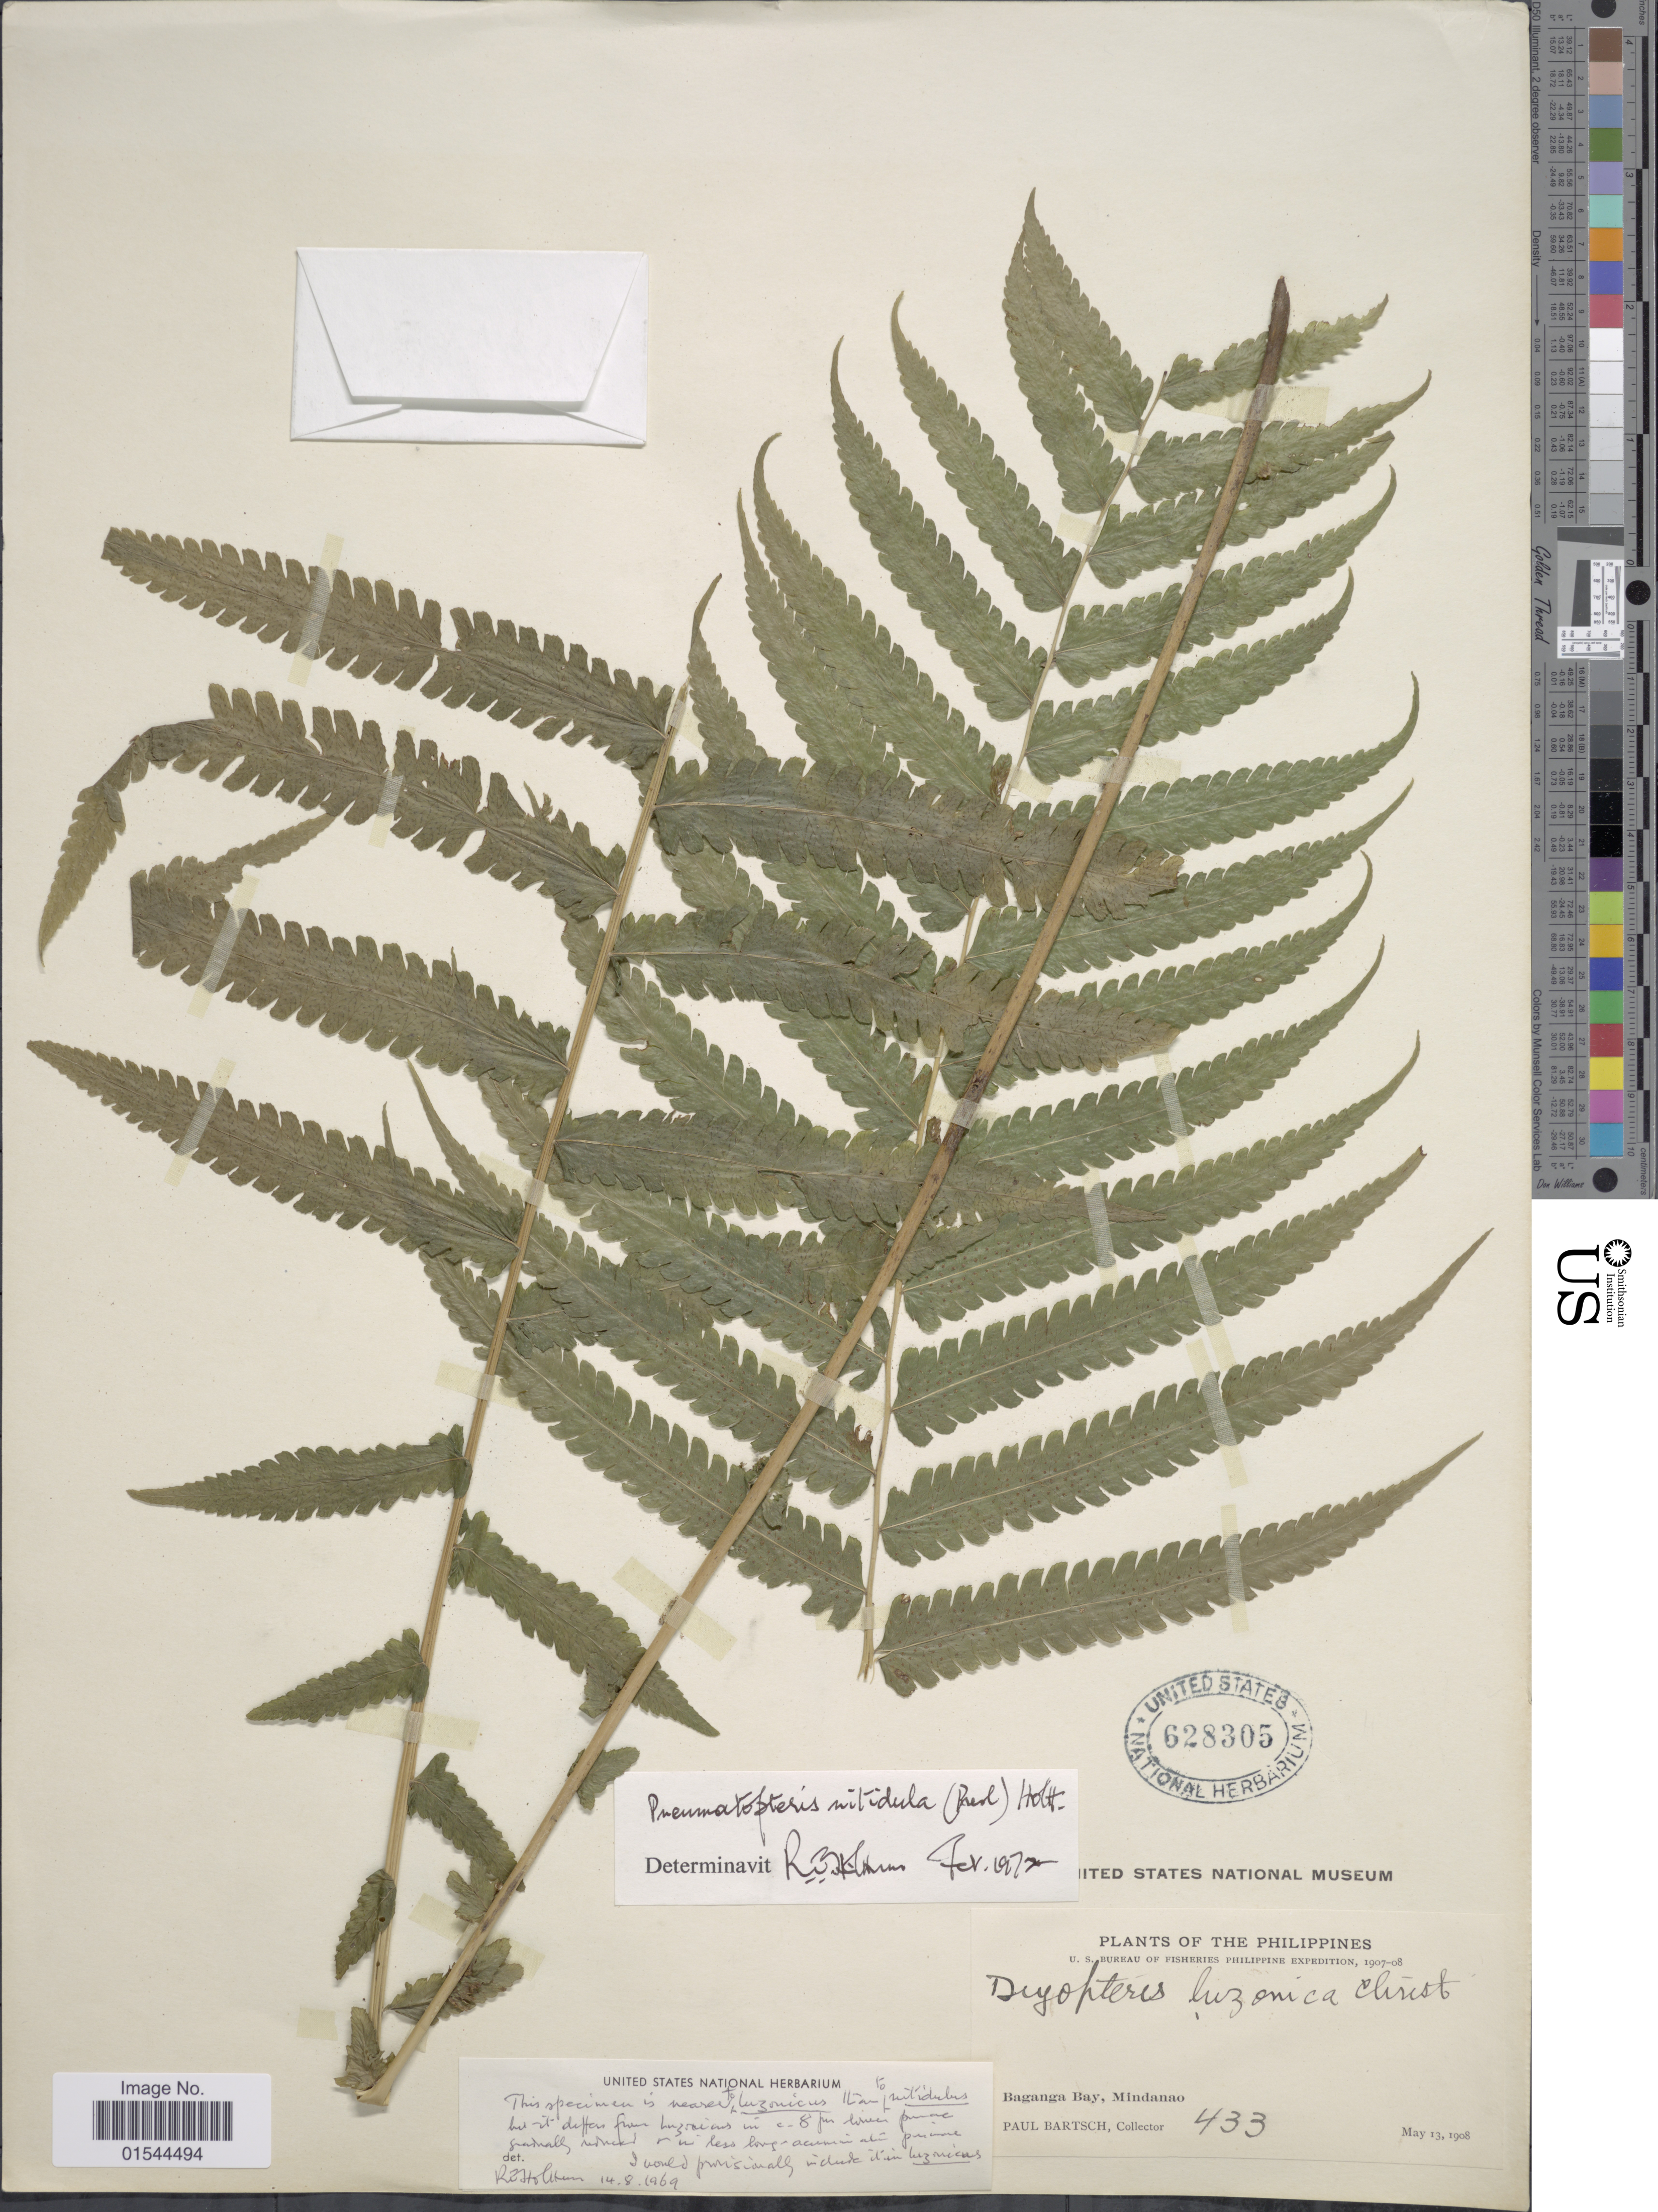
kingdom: Plantae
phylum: Tracheophyta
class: Polypodiopsida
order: Polypodiales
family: Thelypteridaceae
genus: Pneumatopteris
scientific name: Pneumatopteris nitidula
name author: (C. Presl) Holttum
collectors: P. Bartsch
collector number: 433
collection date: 1908-05-13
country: Philippines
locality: Baganga Bay, Mindanao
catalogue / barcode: US 628305